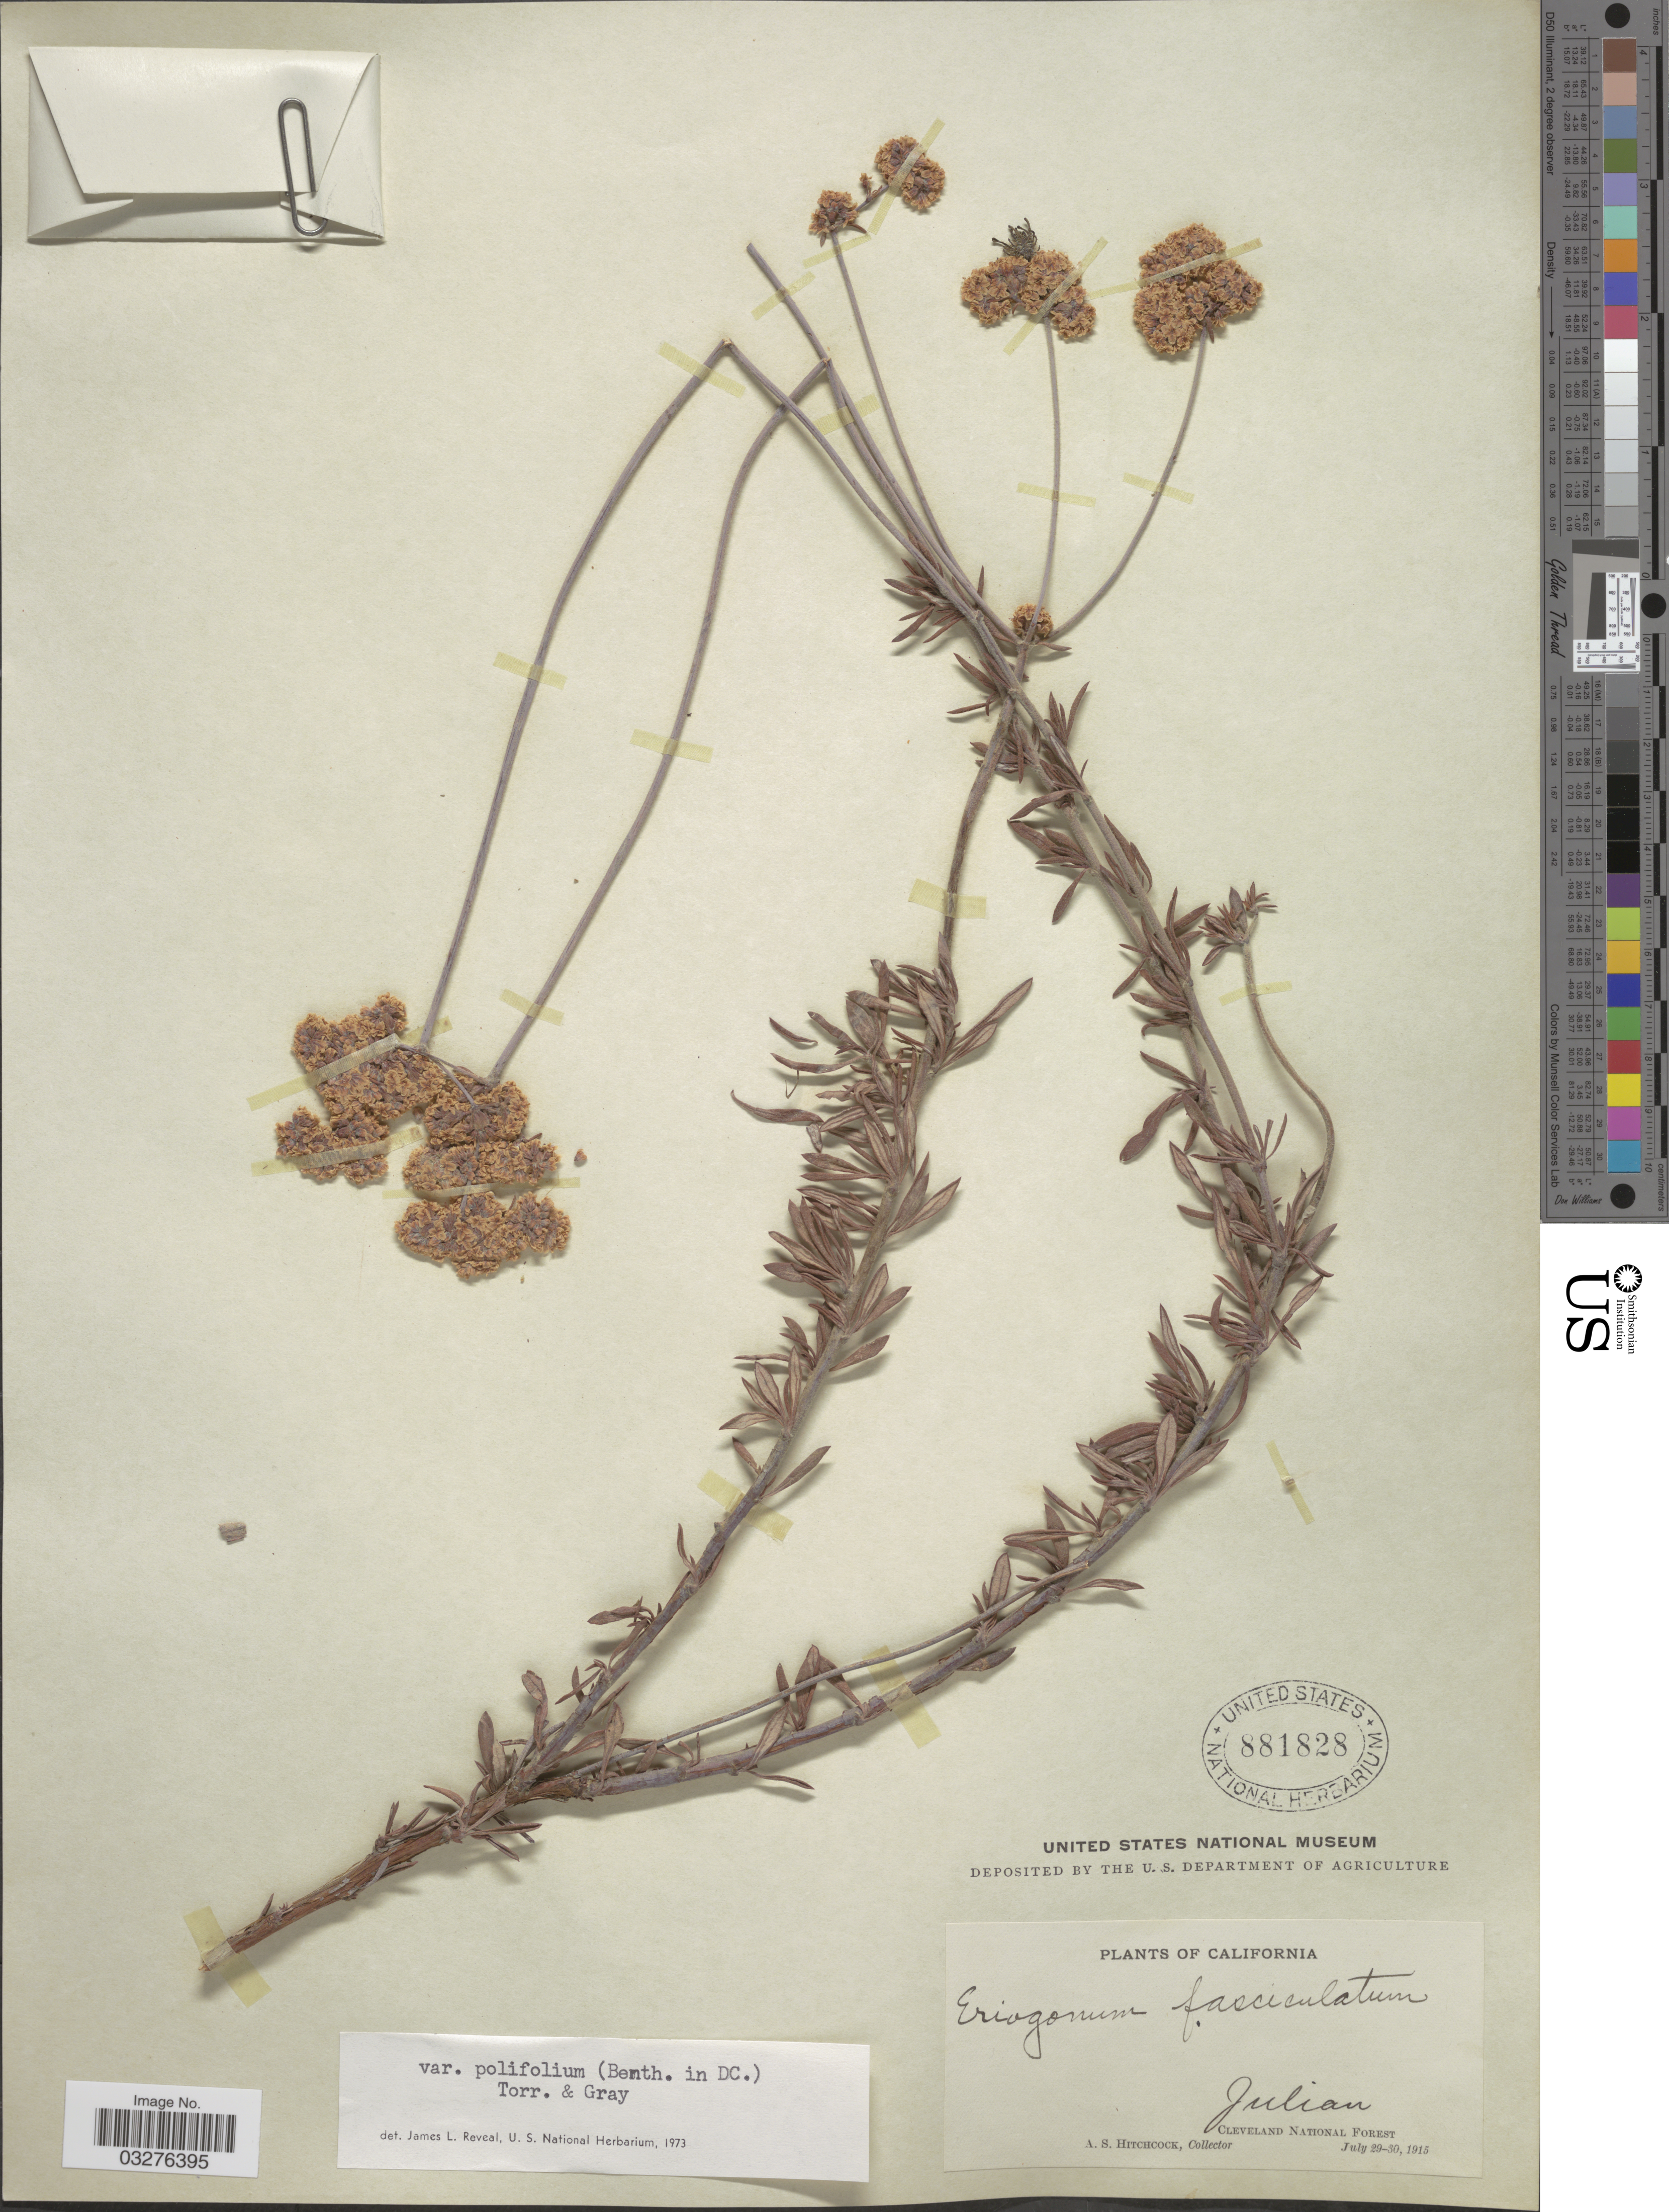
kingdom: Plantae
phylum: Tracheophyta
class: Magnoliopsida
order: Caryophyllales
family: Polygonaceae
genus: Eriogonum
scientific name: Eriogonum fasciculatum var. polifolium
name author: (Benth.) Torr. & A. Gray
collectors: A. S. Hitchcock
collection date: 1915-07-29/1915-07-30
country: United States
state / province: California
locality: Julian, Cleveland National Forest.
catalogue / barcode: US 881828